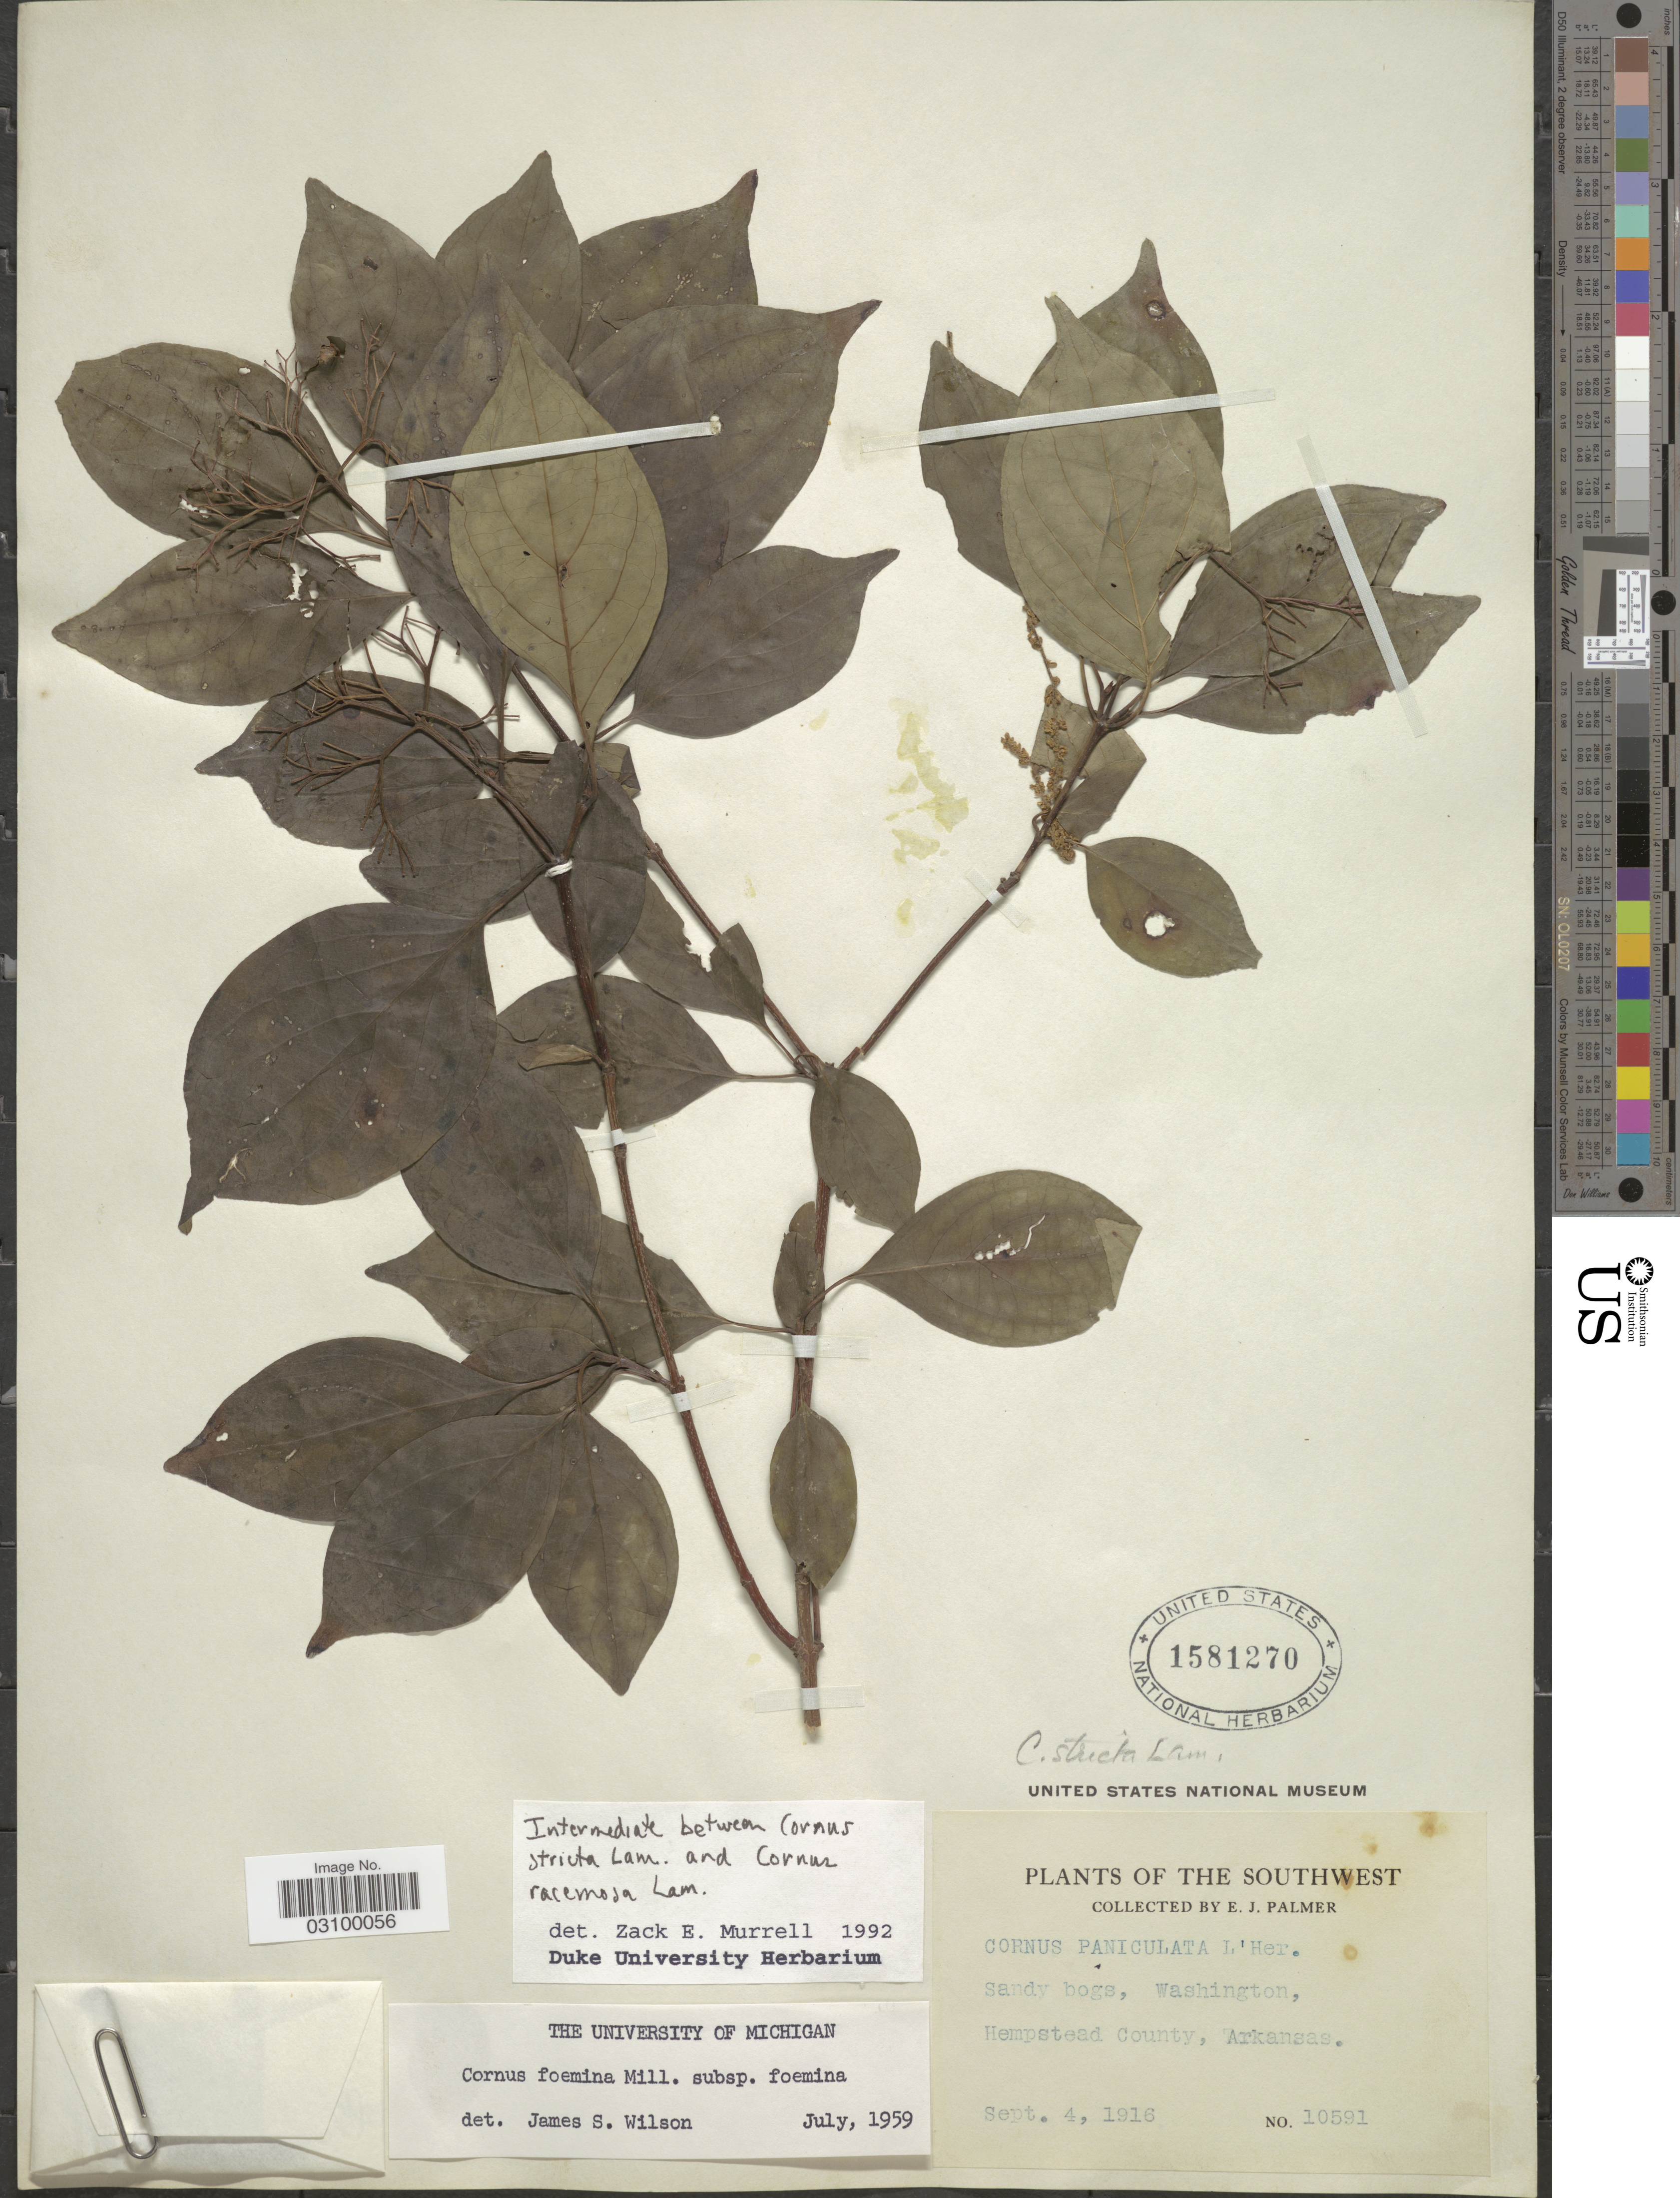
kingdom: Plantae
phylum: Tracheophyta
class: Magnoliopsida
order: Cornales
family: Cornaceae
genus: Cornus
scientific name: Cornus sp.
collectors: E. J. Palmer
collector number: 10591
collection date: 1916-09-04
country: United States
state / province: Arkansas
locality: Southwest. Sandy bogs, Washington. Hempstead County.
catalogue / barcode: US 1581270